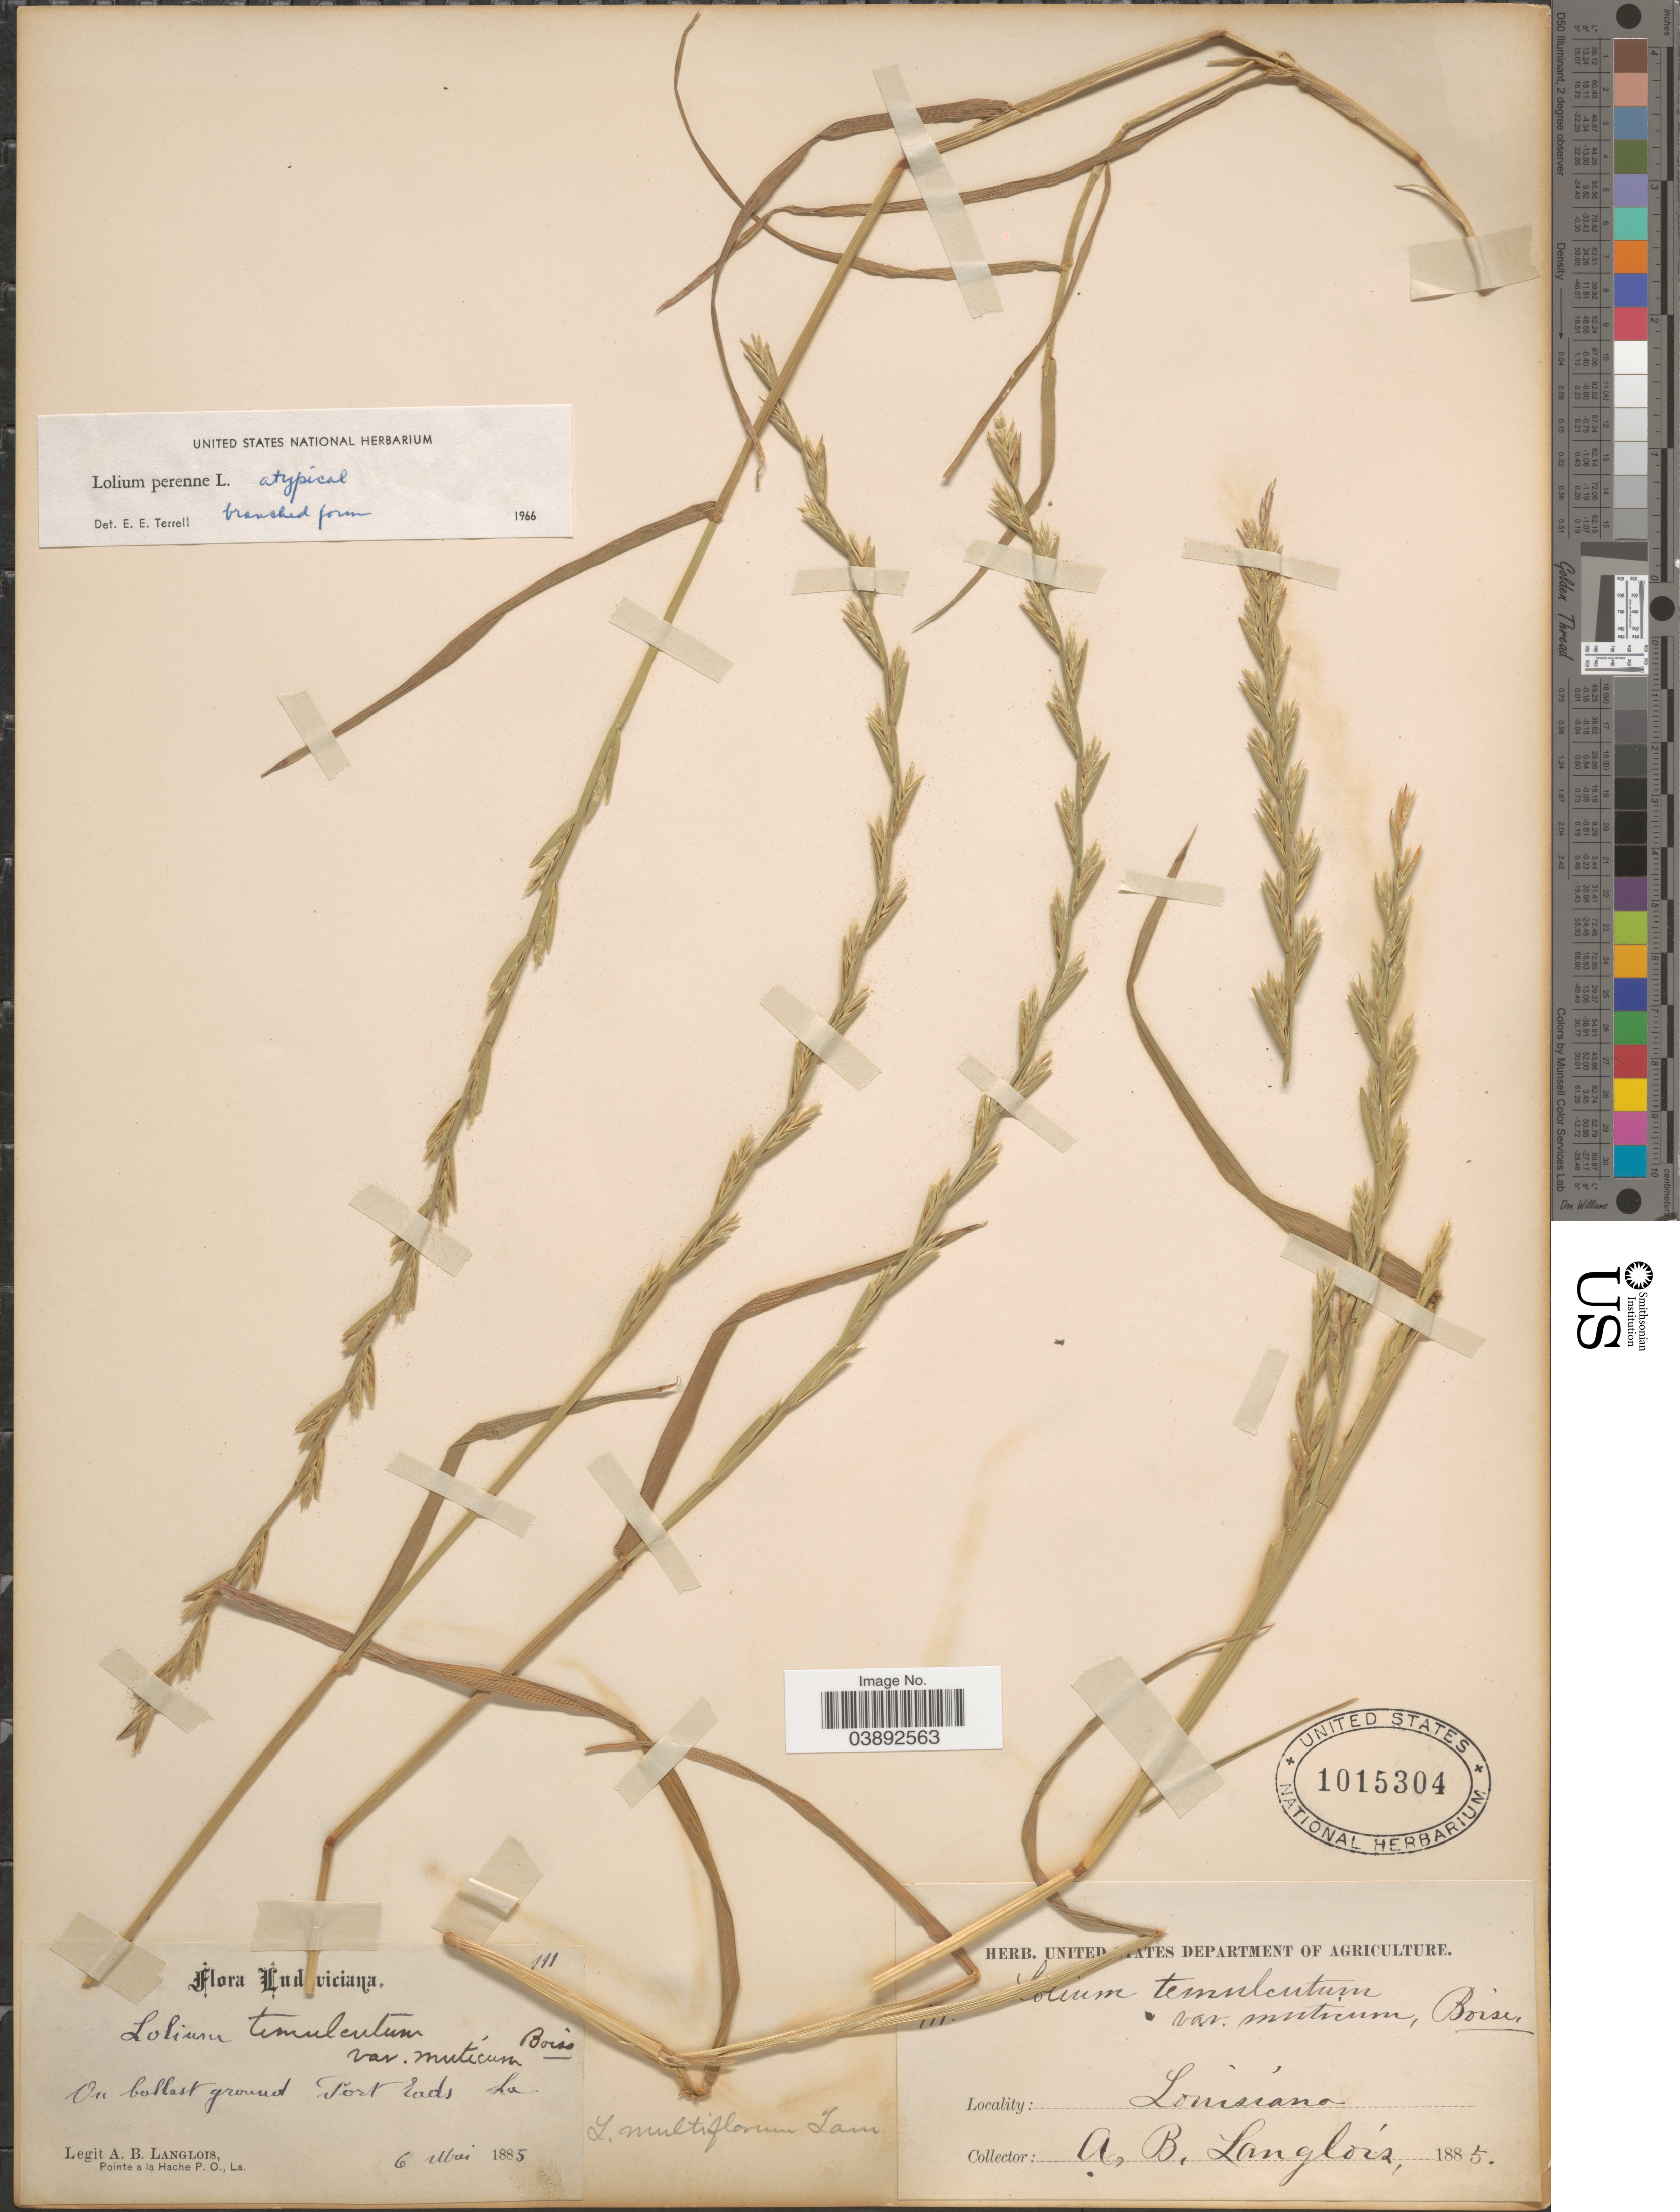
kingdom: Plantae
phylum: Tracheophyta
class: Liliopsida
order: Poales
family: Poaceae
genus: Lolium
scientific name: Lolium perenne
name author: L.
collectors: A. Langlois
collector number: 111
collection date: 1885-05-06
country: United States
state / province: Louisiana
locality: Port Eads.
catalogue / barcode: US 1015304